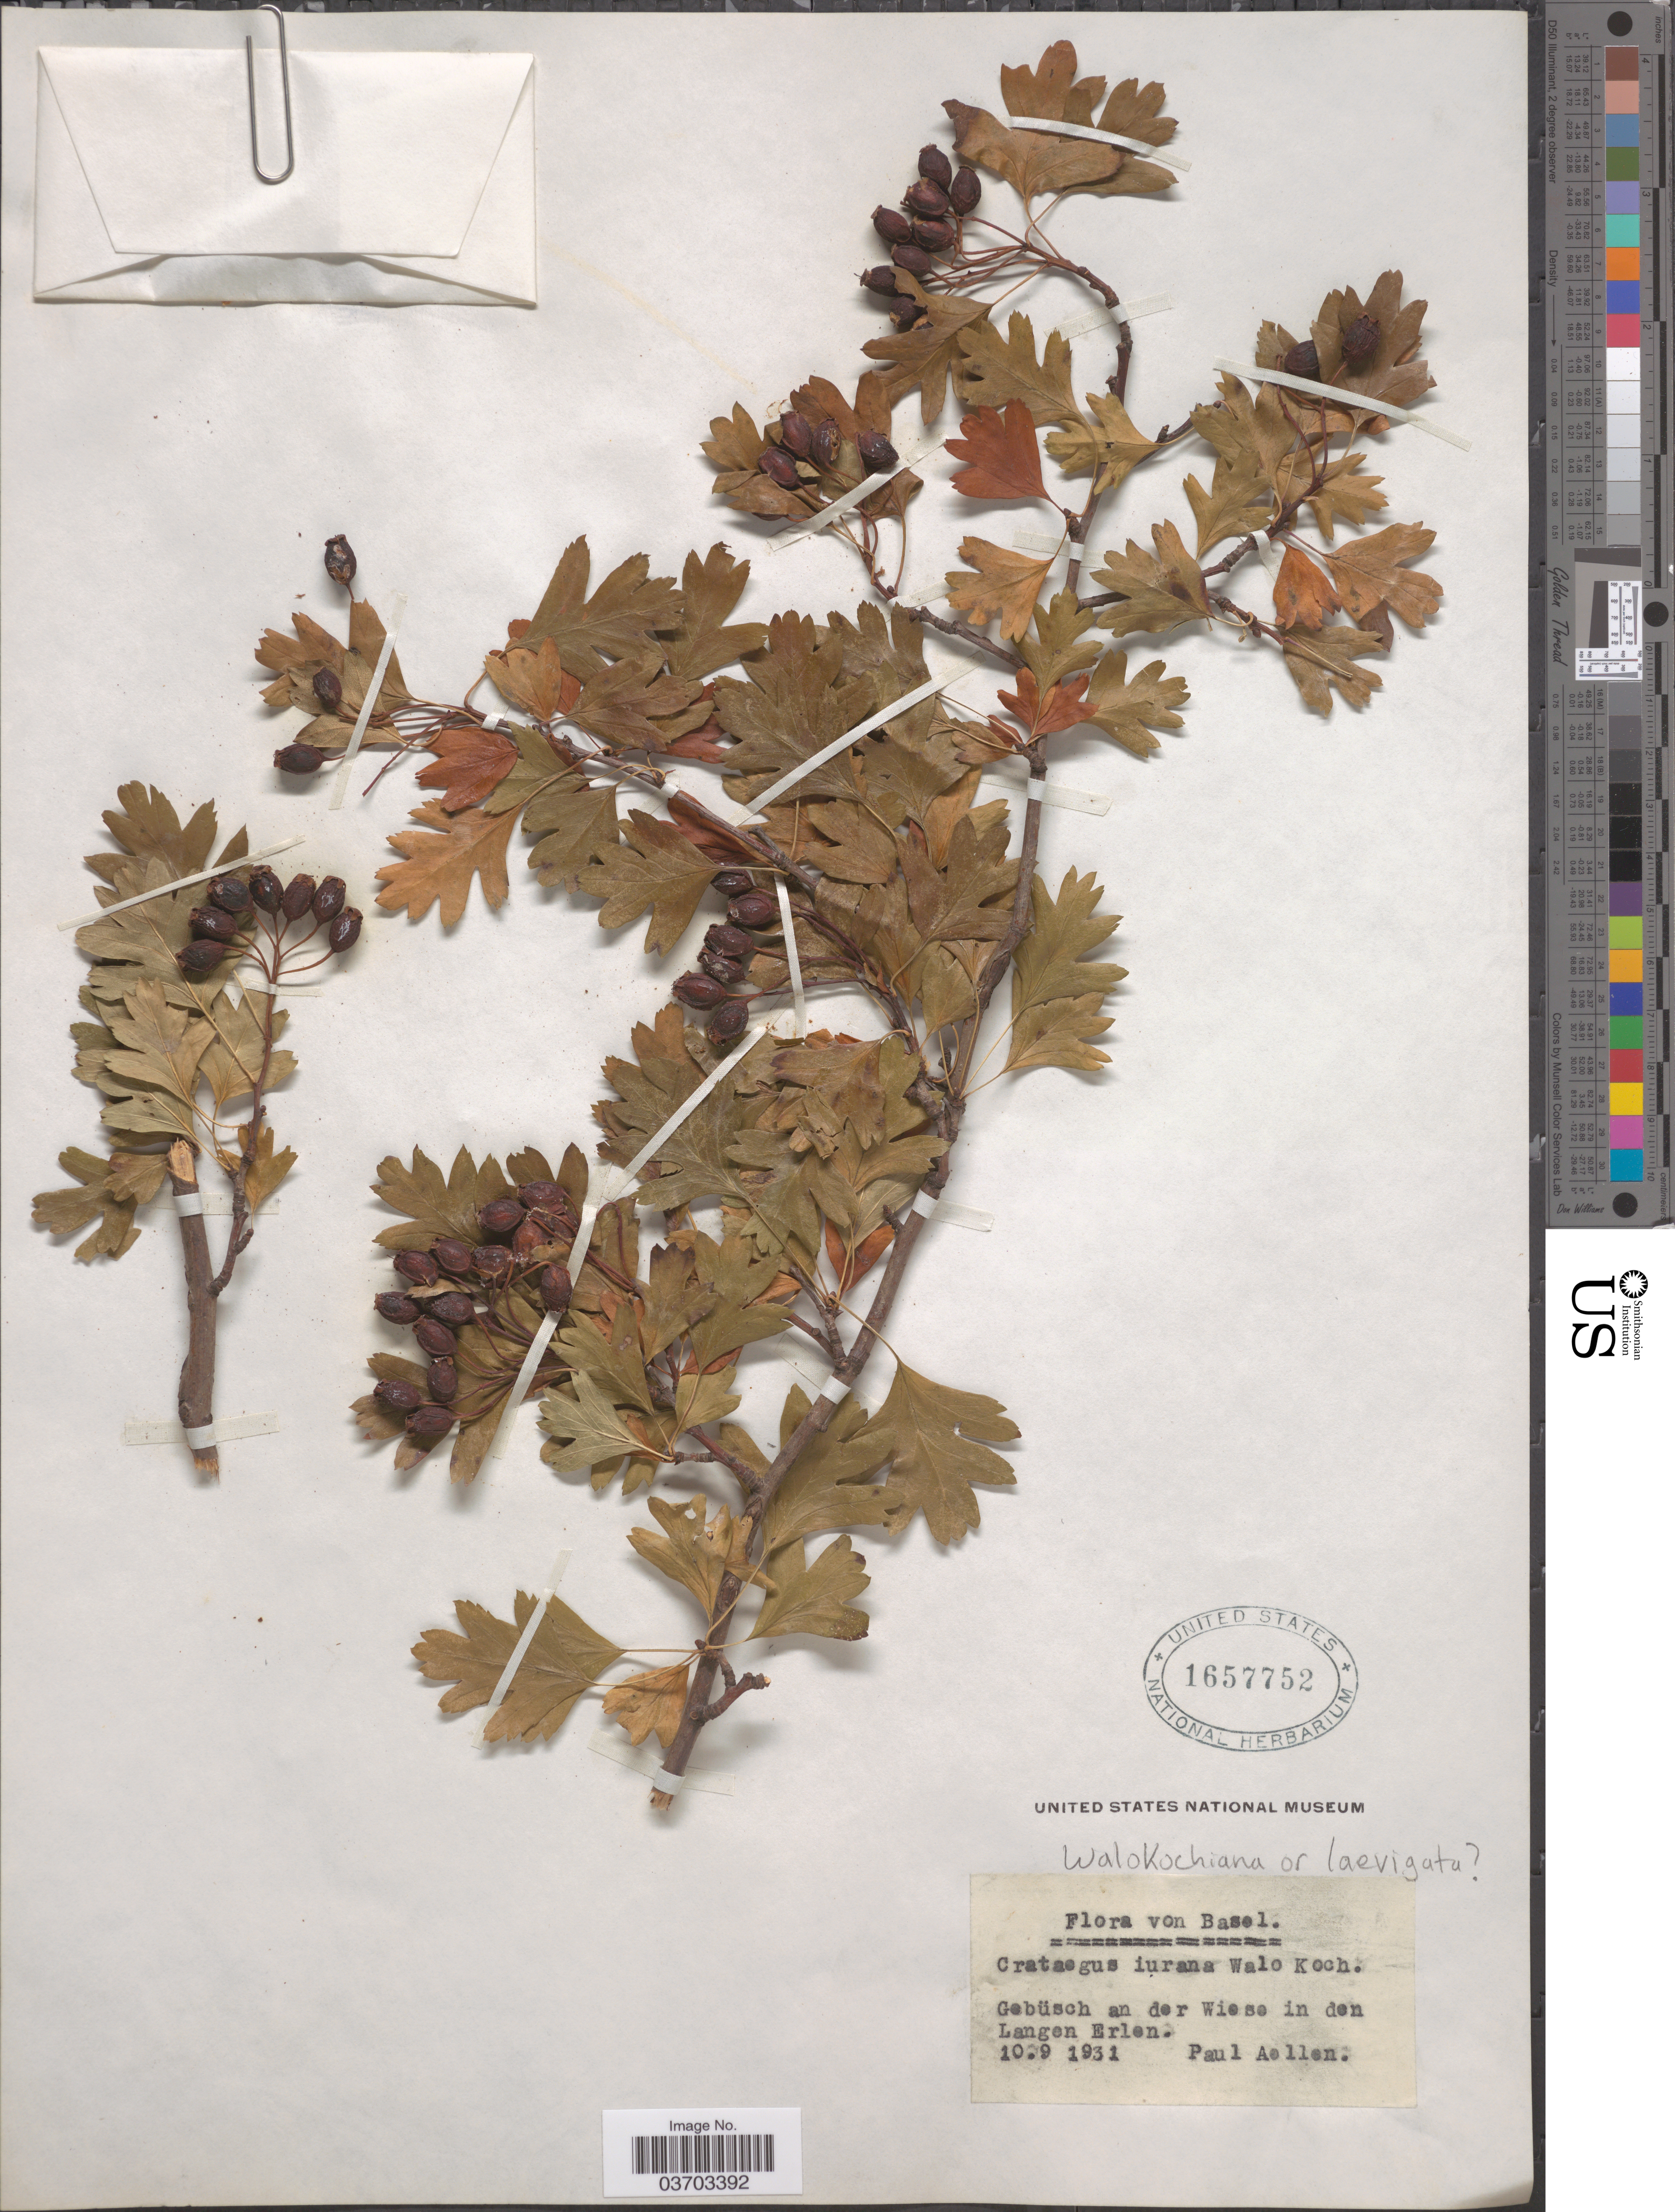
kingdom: Plantae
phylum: Tracheophyta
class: Magnoliopsida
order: Rosales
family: Rosaceae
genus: Crataegus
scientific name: Crataegus laevigata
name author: DC.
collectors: P. Aellen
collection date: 1931-09-10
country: Switzerland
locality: Basel. Gebüsch an der Wiese in den Langen Erlen.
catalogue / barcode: US 1657752